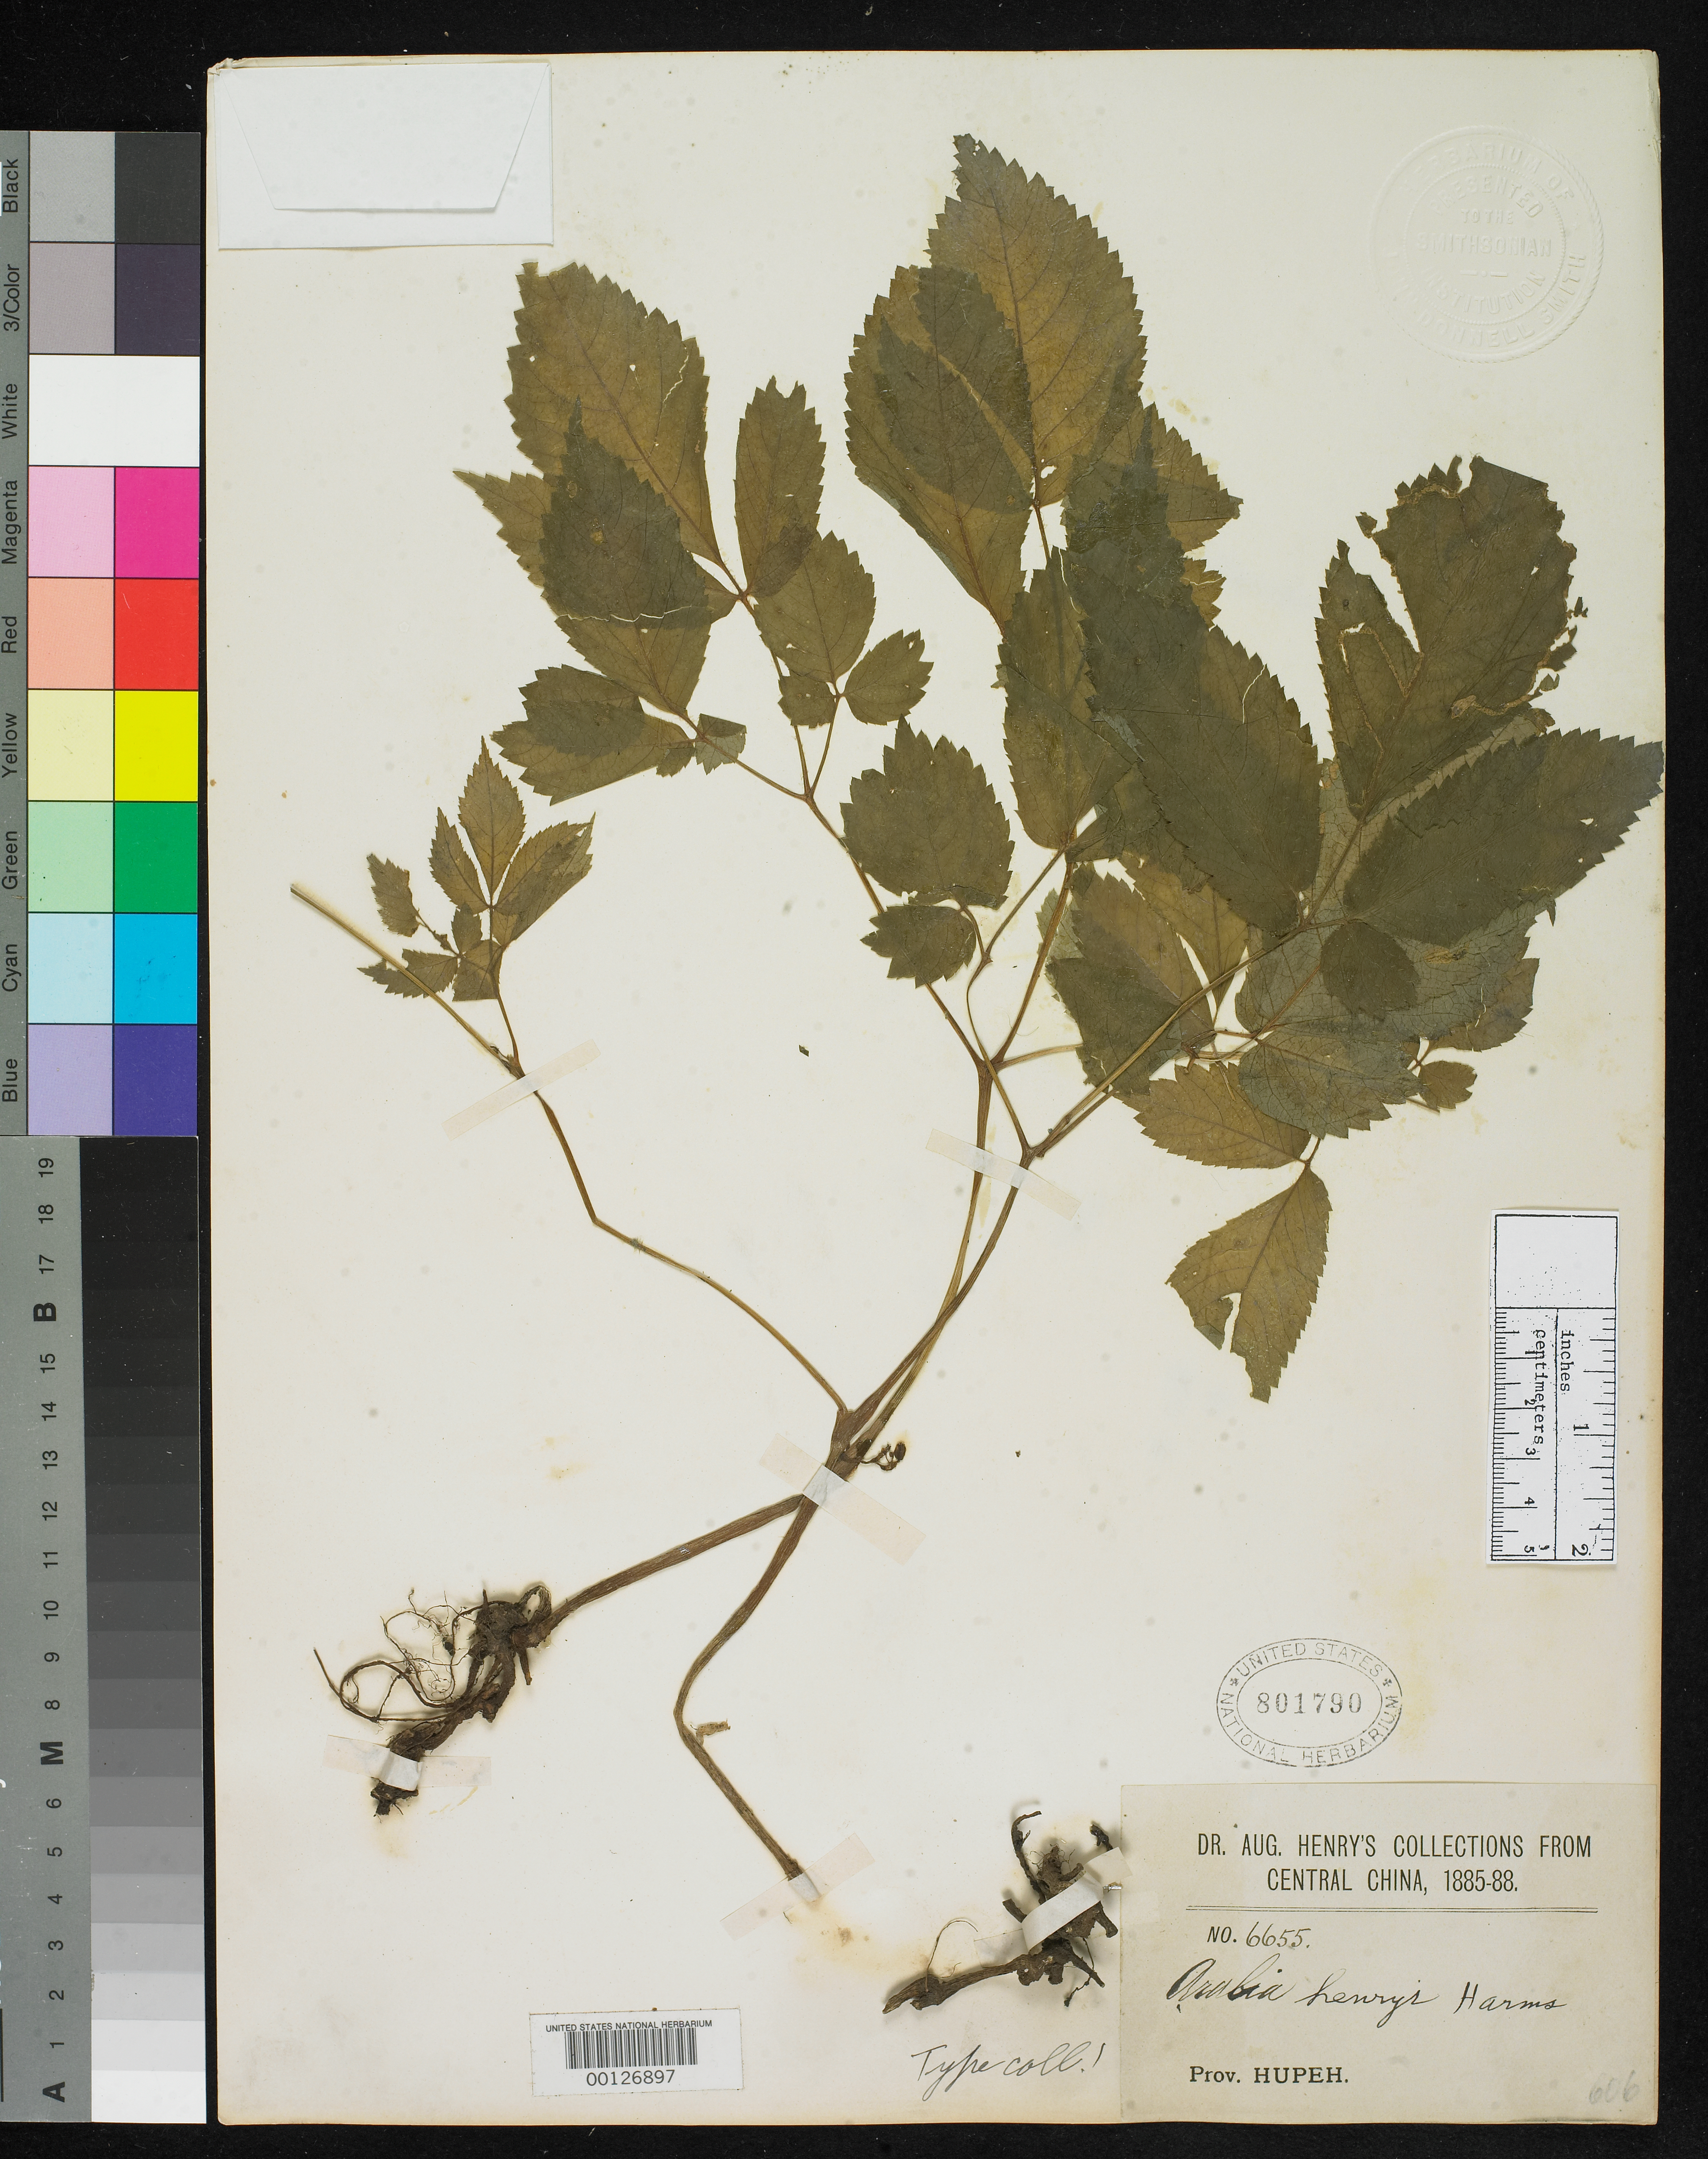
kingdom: Plantae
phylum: Tracheophyta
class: Magnoliopsida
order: Apiales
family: Araliaceae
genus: Aralia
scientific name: Aralia henryi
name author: Harms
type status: Isotype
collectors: A. Henry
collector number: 6655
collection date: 1885/1888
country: China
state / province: Hubei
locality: Central China. Prov. Hupeh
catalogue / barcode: US 801790